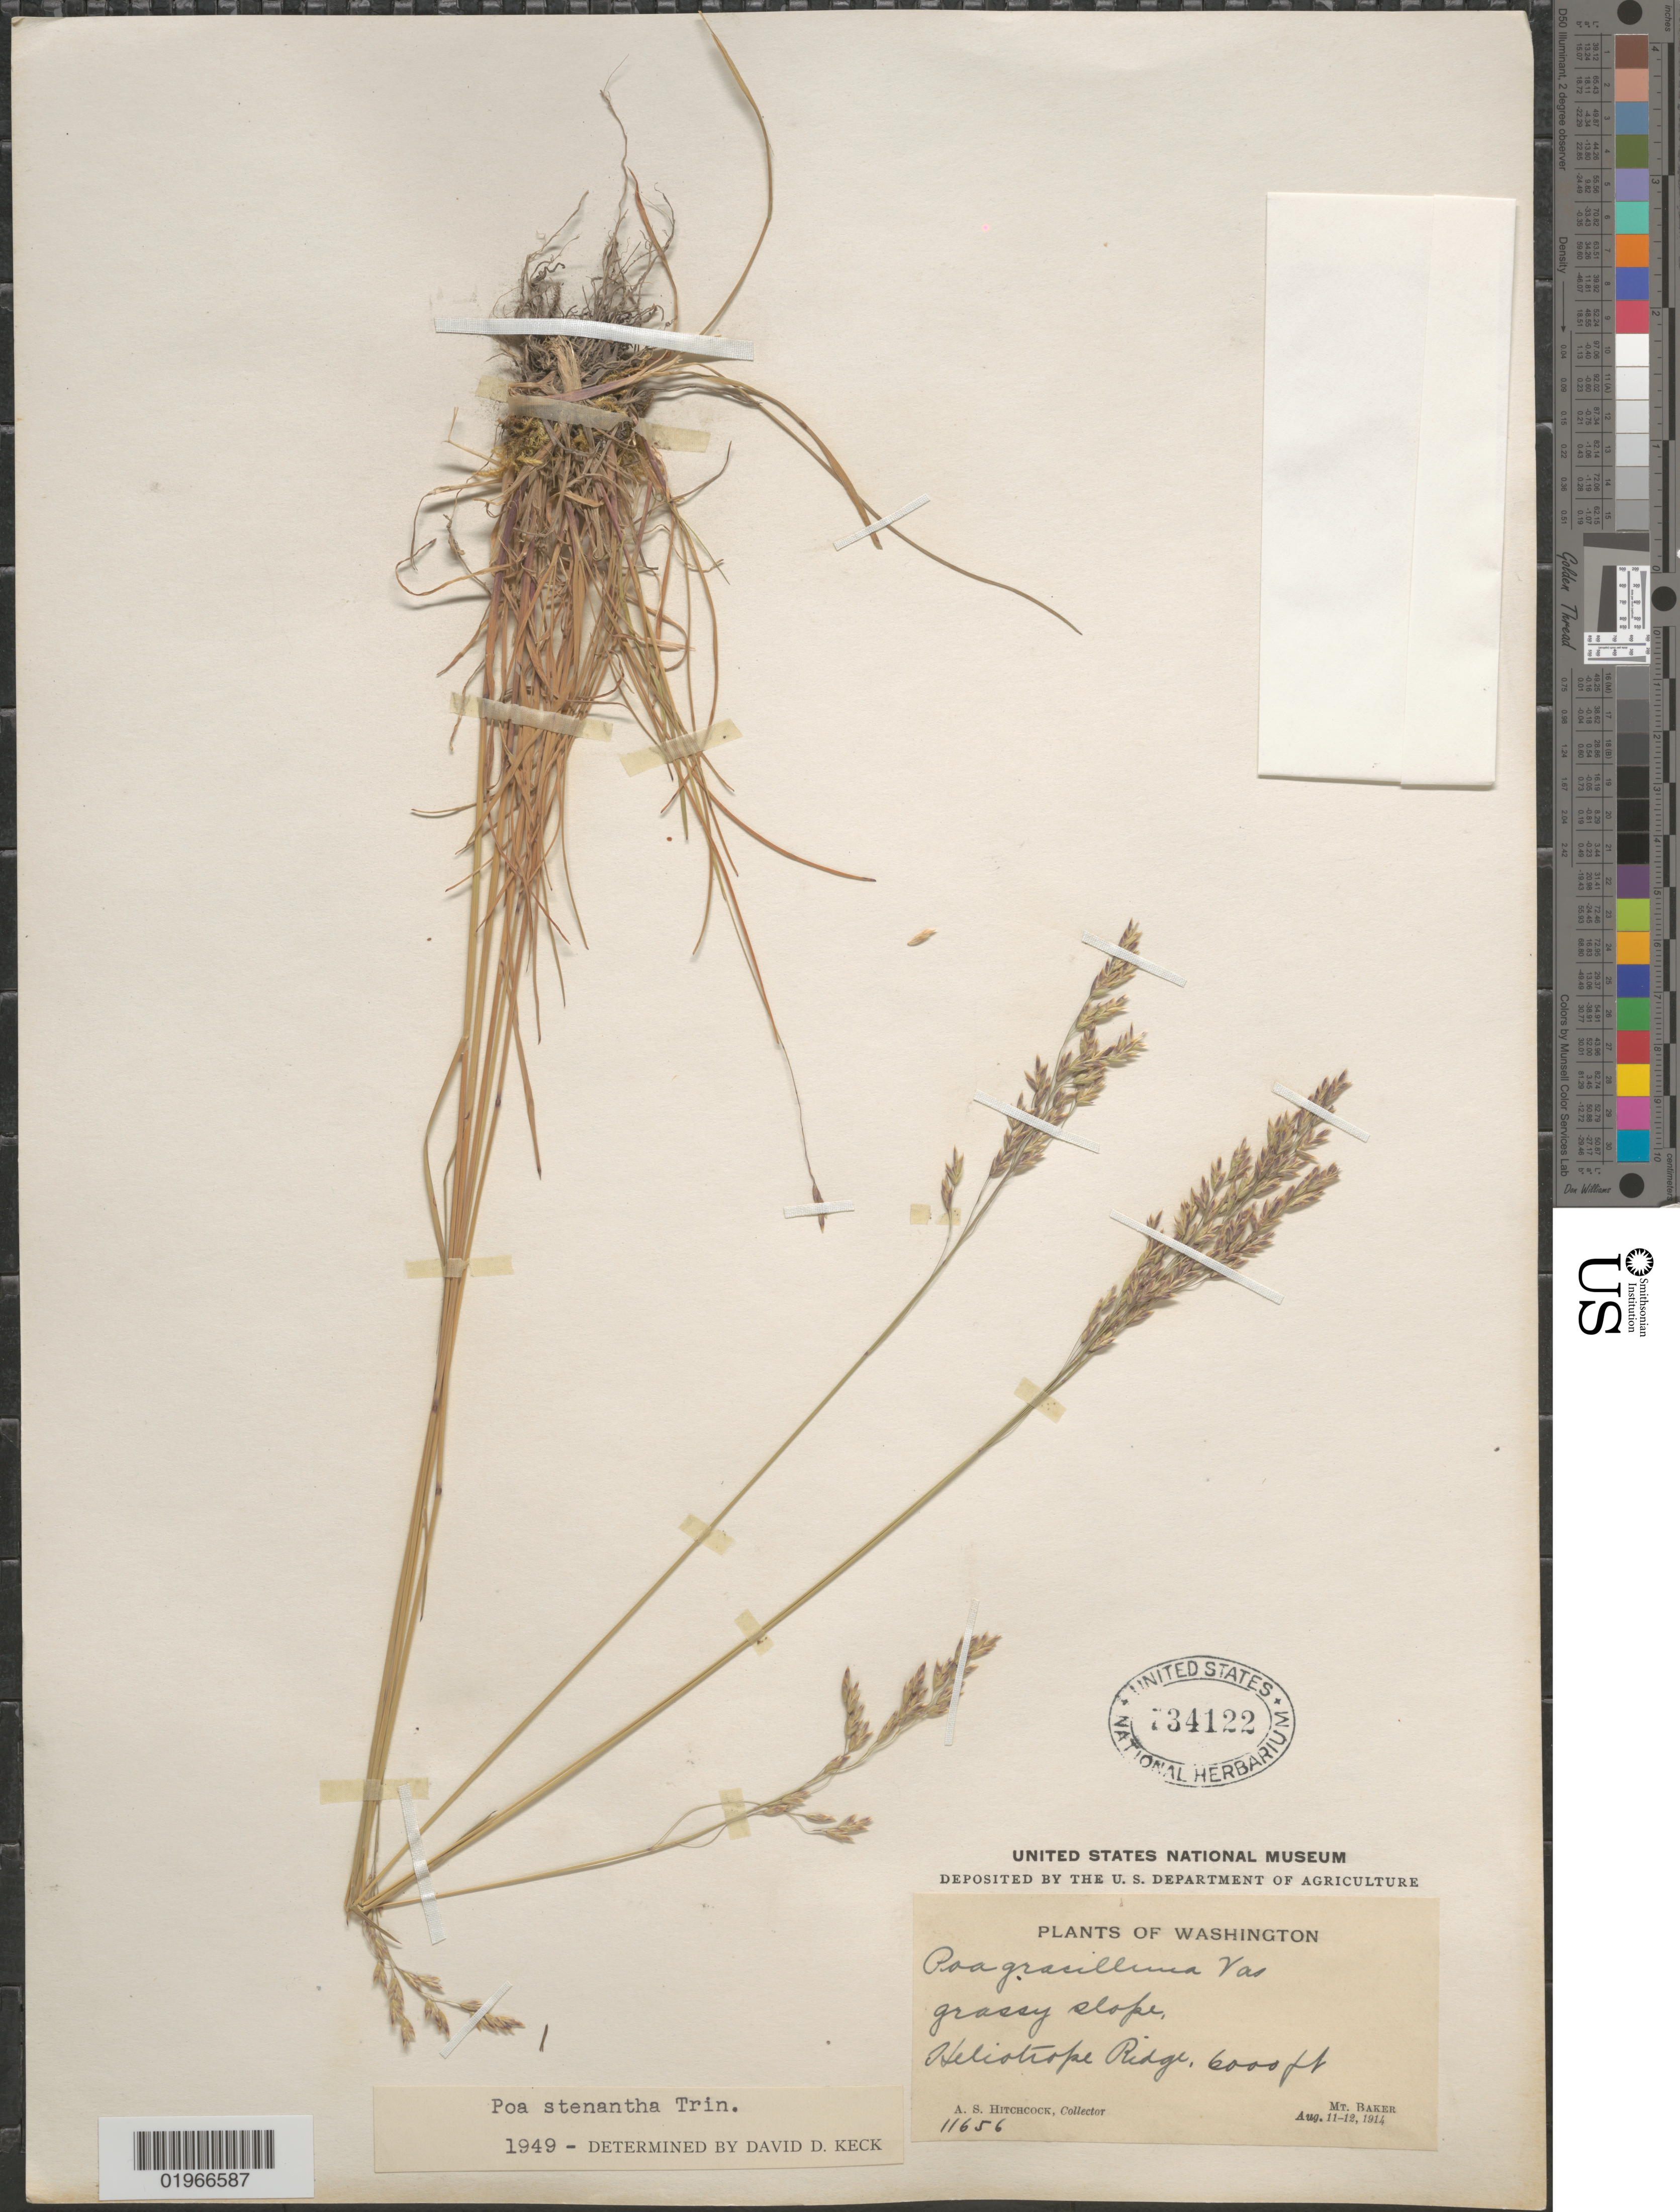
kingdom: Plantae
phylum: Tracheophyta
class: Liliopsida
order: Poales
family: Poaceae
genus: Poa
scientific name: Poa stenantha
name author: Trin.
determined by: Soreng, Robert J., Research Associate (BOT), Smithsonian Institution - National Museum of Natural History (UNITED STATES)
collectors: A. S. Hitchcock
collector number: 11656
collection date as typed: Aug. 11-12, 1914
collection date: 1914-08-11/1914-08-12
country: United States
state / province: Washington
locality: Mt. Baker, Heliotrope Ridge.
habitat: grassy slope.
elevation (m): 1829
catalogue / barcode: US 734122